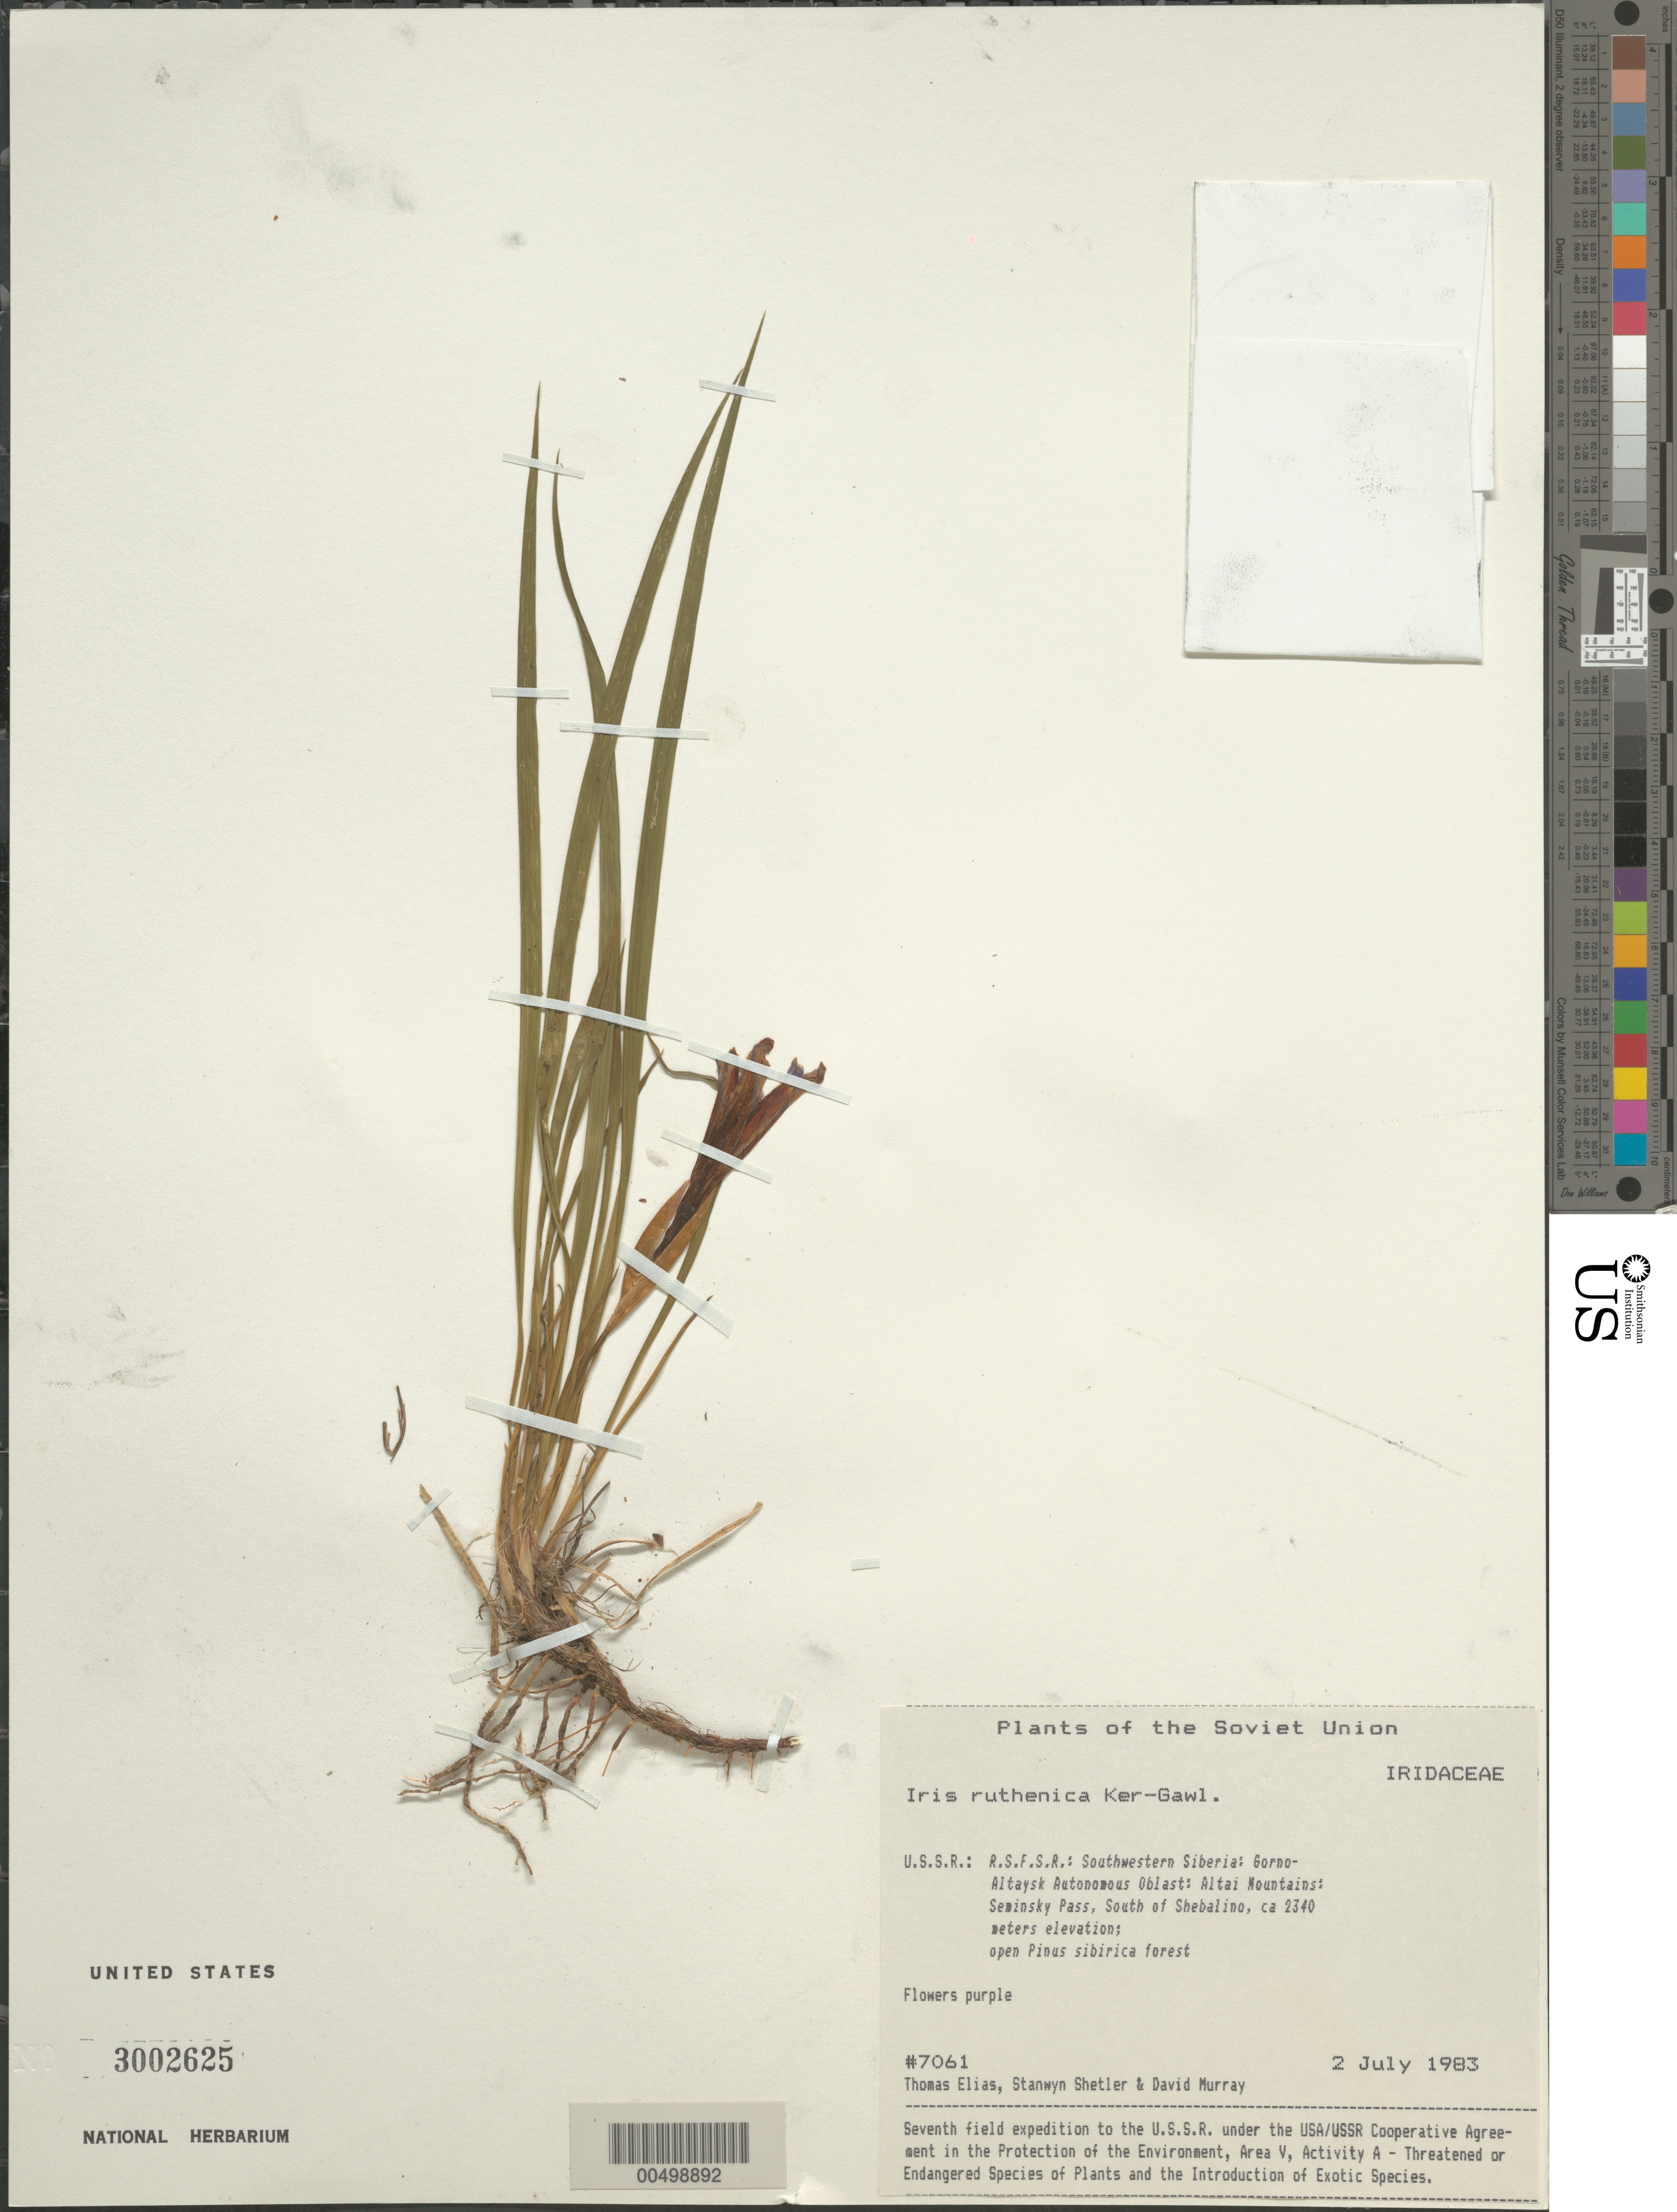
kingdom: Plantae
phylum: Tracheophyta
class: Liliopsida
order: Asparagales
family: Iridaceae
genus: Iris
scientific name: Iris ruthenica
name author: Ker Gawl.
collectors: T. Elias, S. Shetler & D. F. Murray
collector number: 7061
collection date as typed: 02 Jul 1983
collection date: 1983-07-02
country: Russian Federation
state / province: Altai Republic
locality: Altai Mountains, Seminsky Pass, S of Shebalino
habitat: open Pinus sibirica forest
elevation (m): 2340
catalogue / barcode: US 3002625